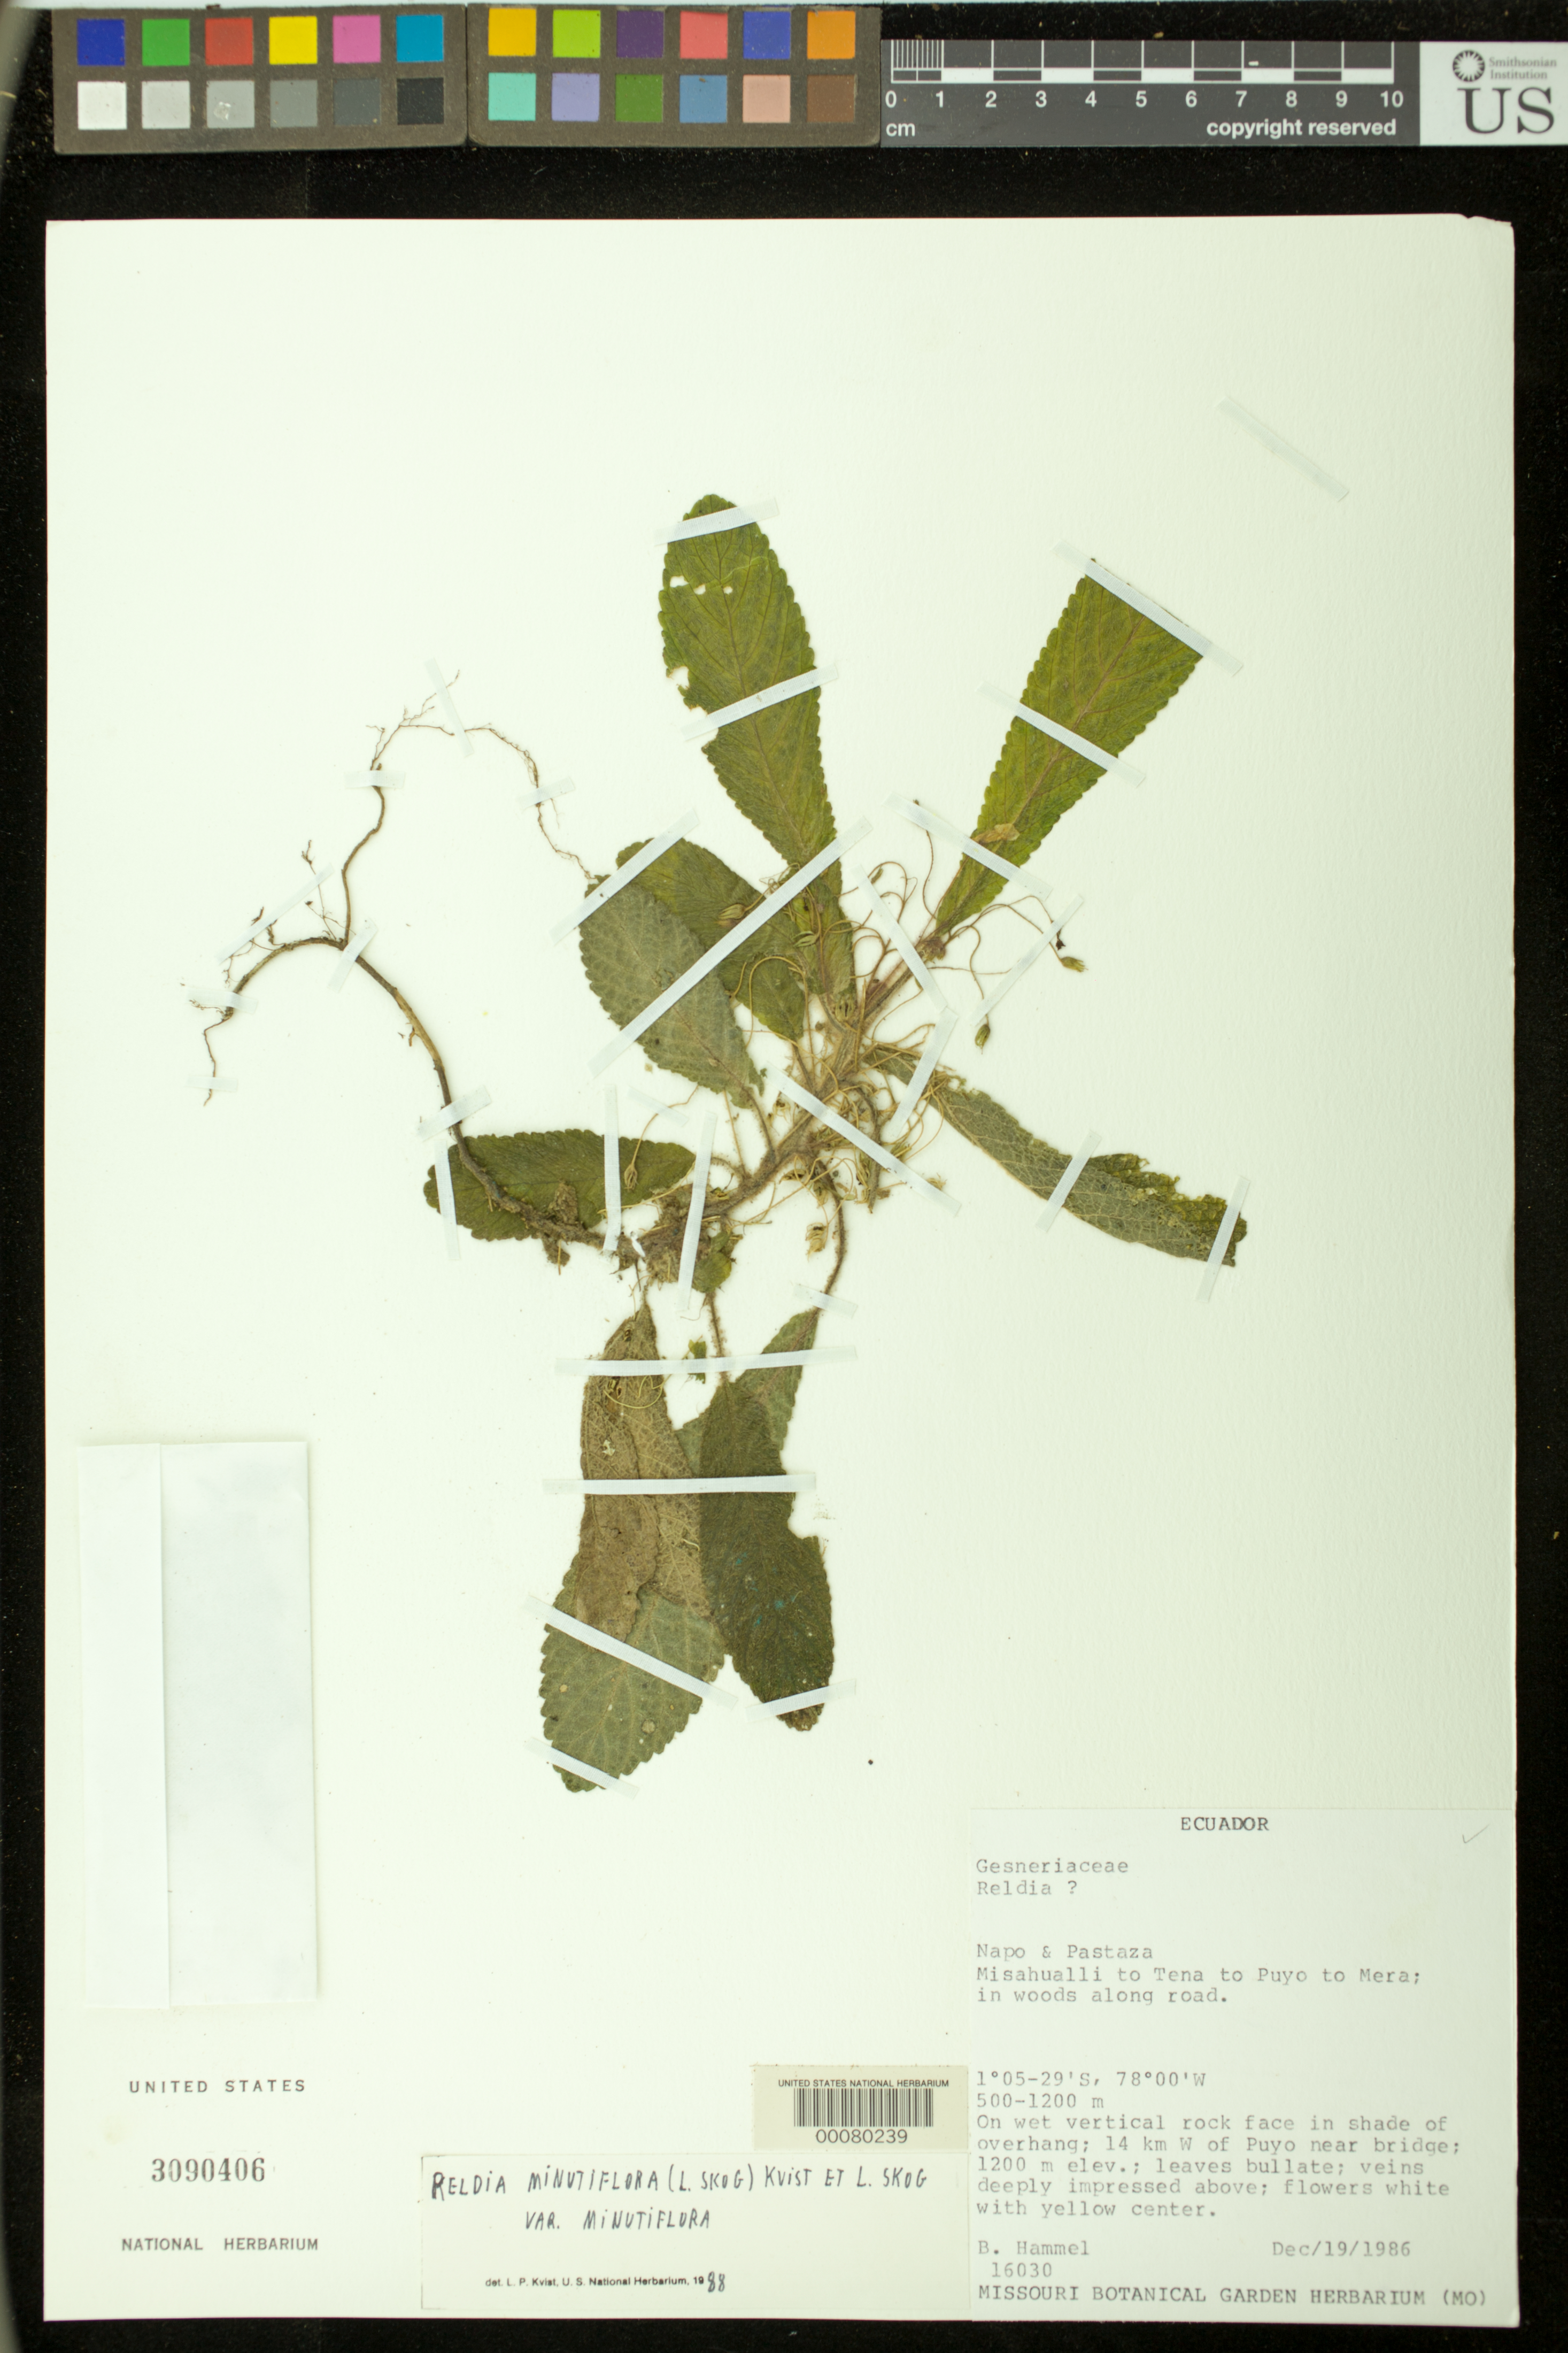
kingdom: Plantae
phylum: Tracheophyta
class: Magnoliopsida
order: Lamiales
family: Gesneriaceae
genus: Reldia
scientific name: Reldia minutiflora var. minutiflora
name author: (L.E. Skog) L.P. Kvist & L.E. Skog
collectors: B. Hammel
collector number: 16030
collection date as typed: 19 Dec 1986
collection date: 1986-12-19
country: Ecuador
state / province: Napo / Pastaza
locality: Napo & Pastaza, Misahualli to Tena to Puyo to Mera, 14 km W of Puyo near bridge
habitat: In woods along road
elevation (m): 500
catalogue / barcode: US 3090406